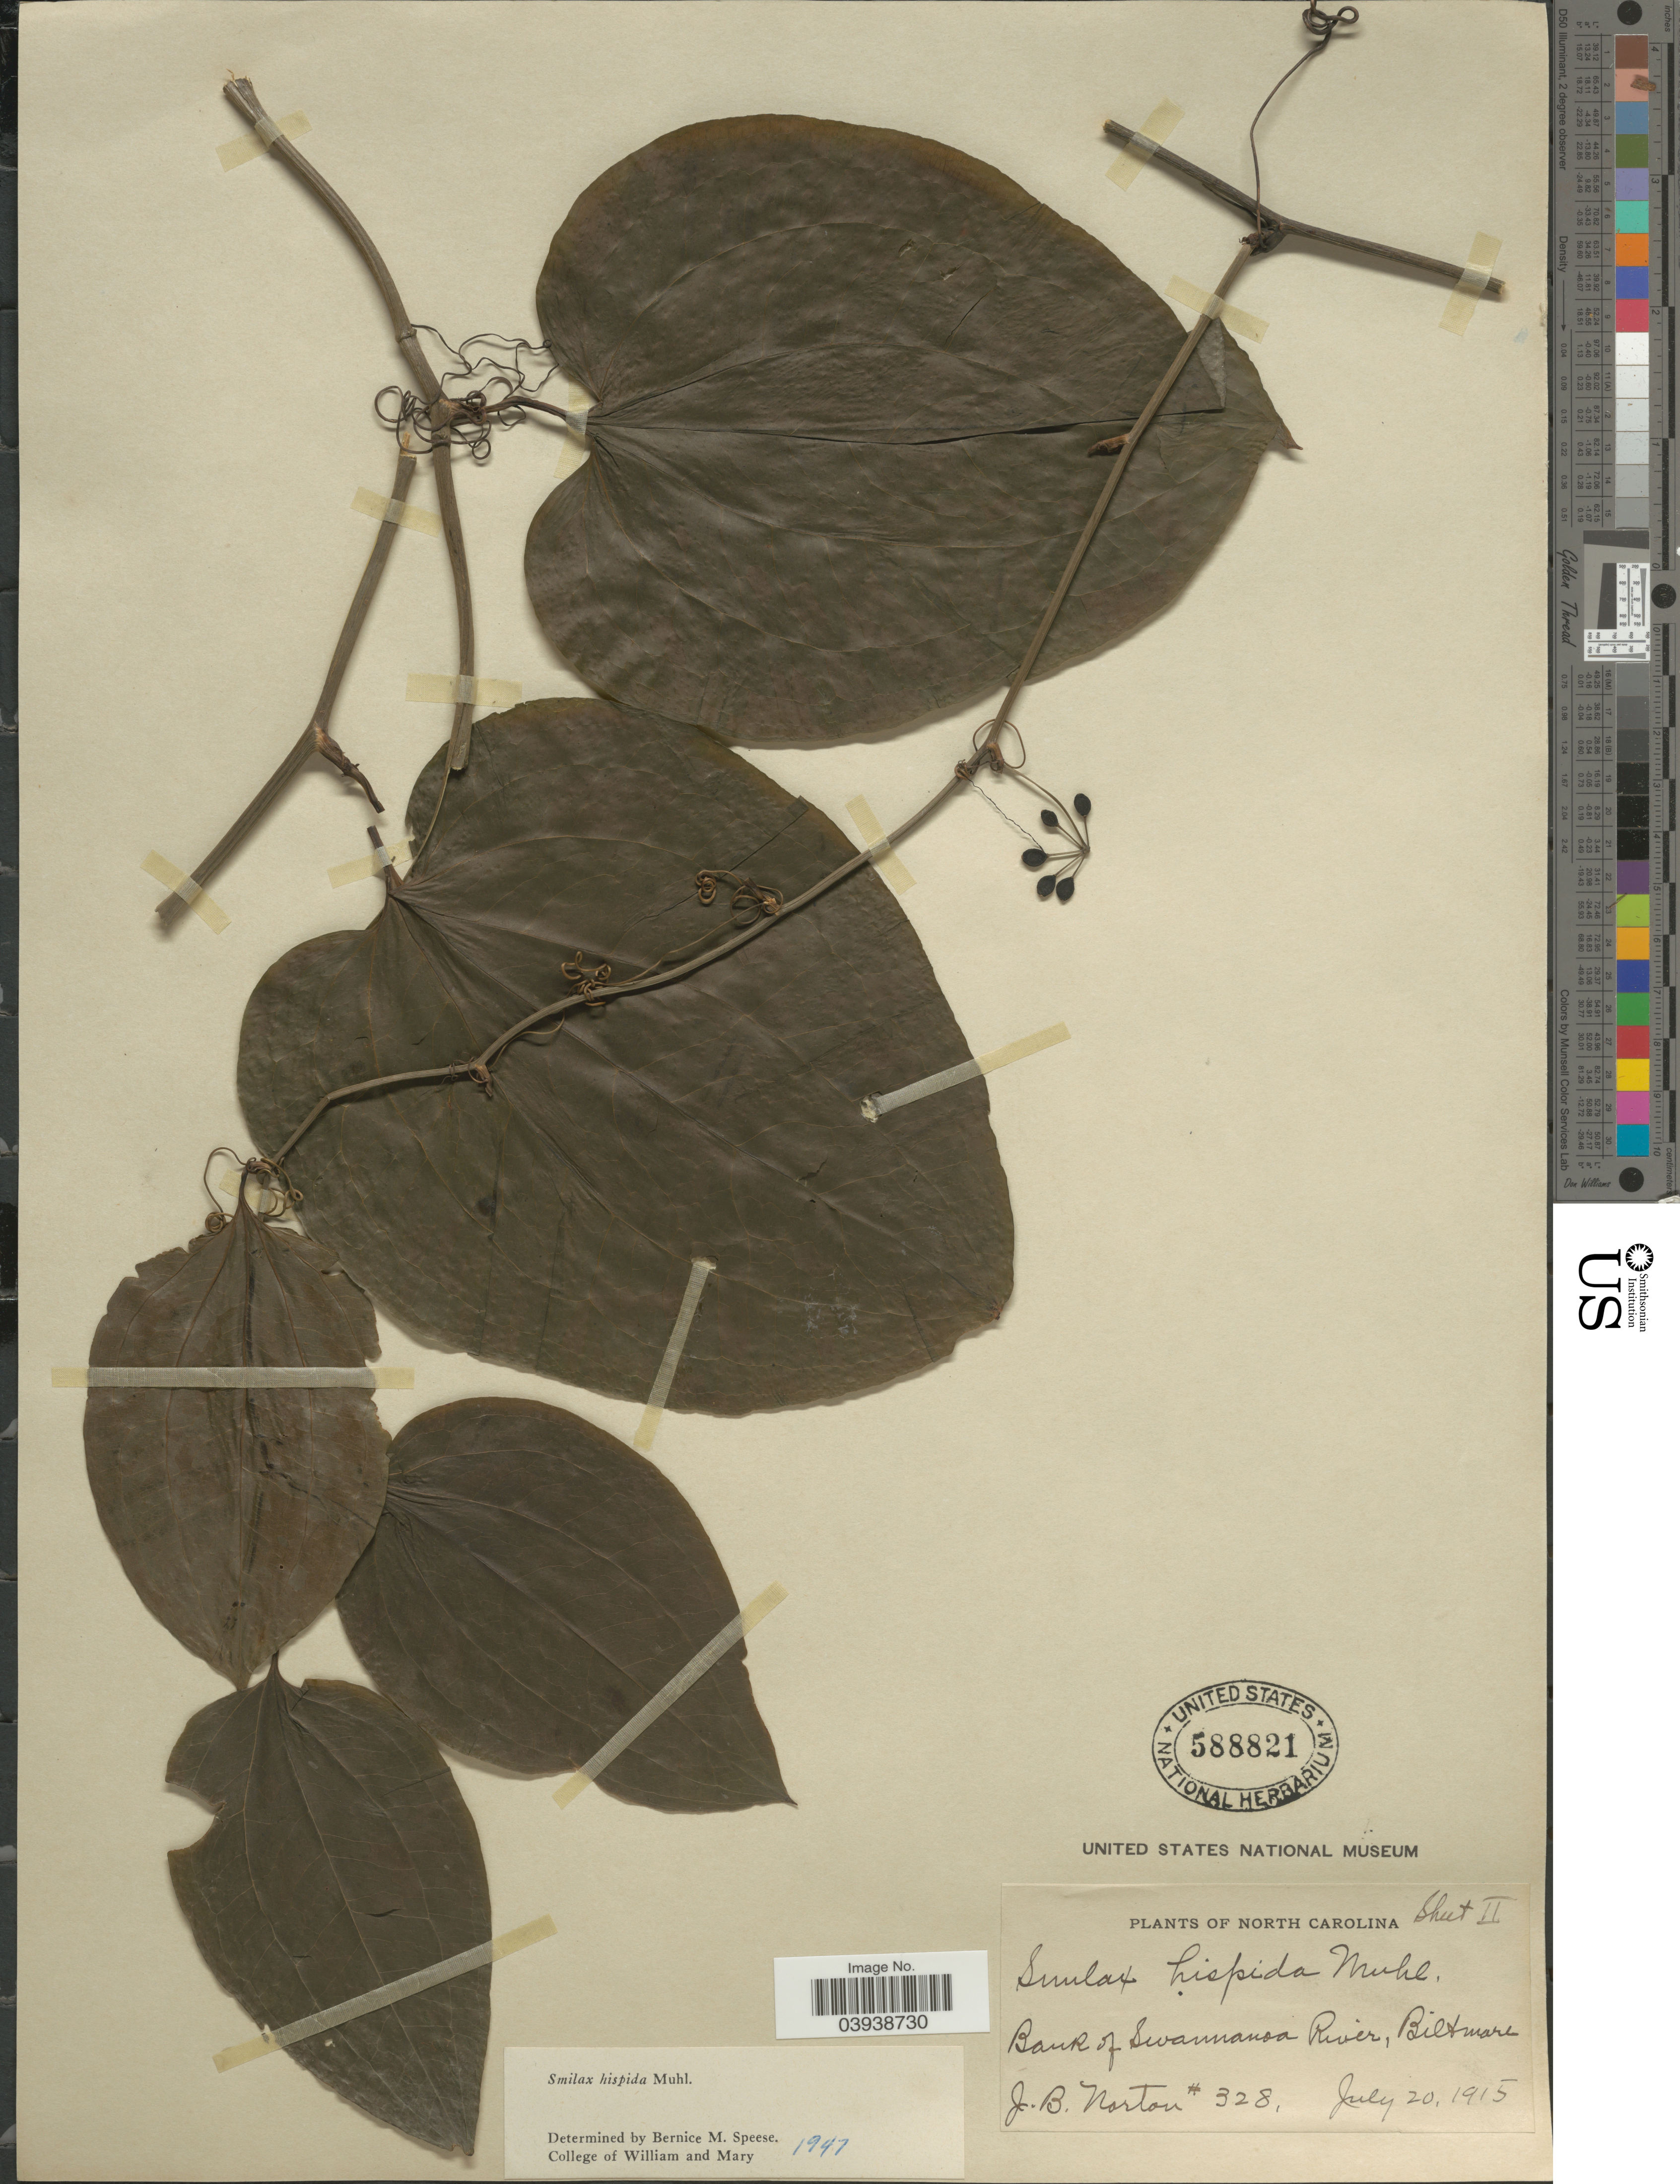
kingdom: Plantae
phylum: Tracheophyta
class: Liliopsida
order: Liliales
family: Smilacaceae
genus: Smilax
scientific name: Smilax hispida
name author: Raf.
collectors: J. B. Norton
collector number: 328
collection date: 1915-07-20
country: United States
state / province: North Carolina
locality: Bank of Swannanoa River, Biltmore.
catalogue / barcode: US 588821